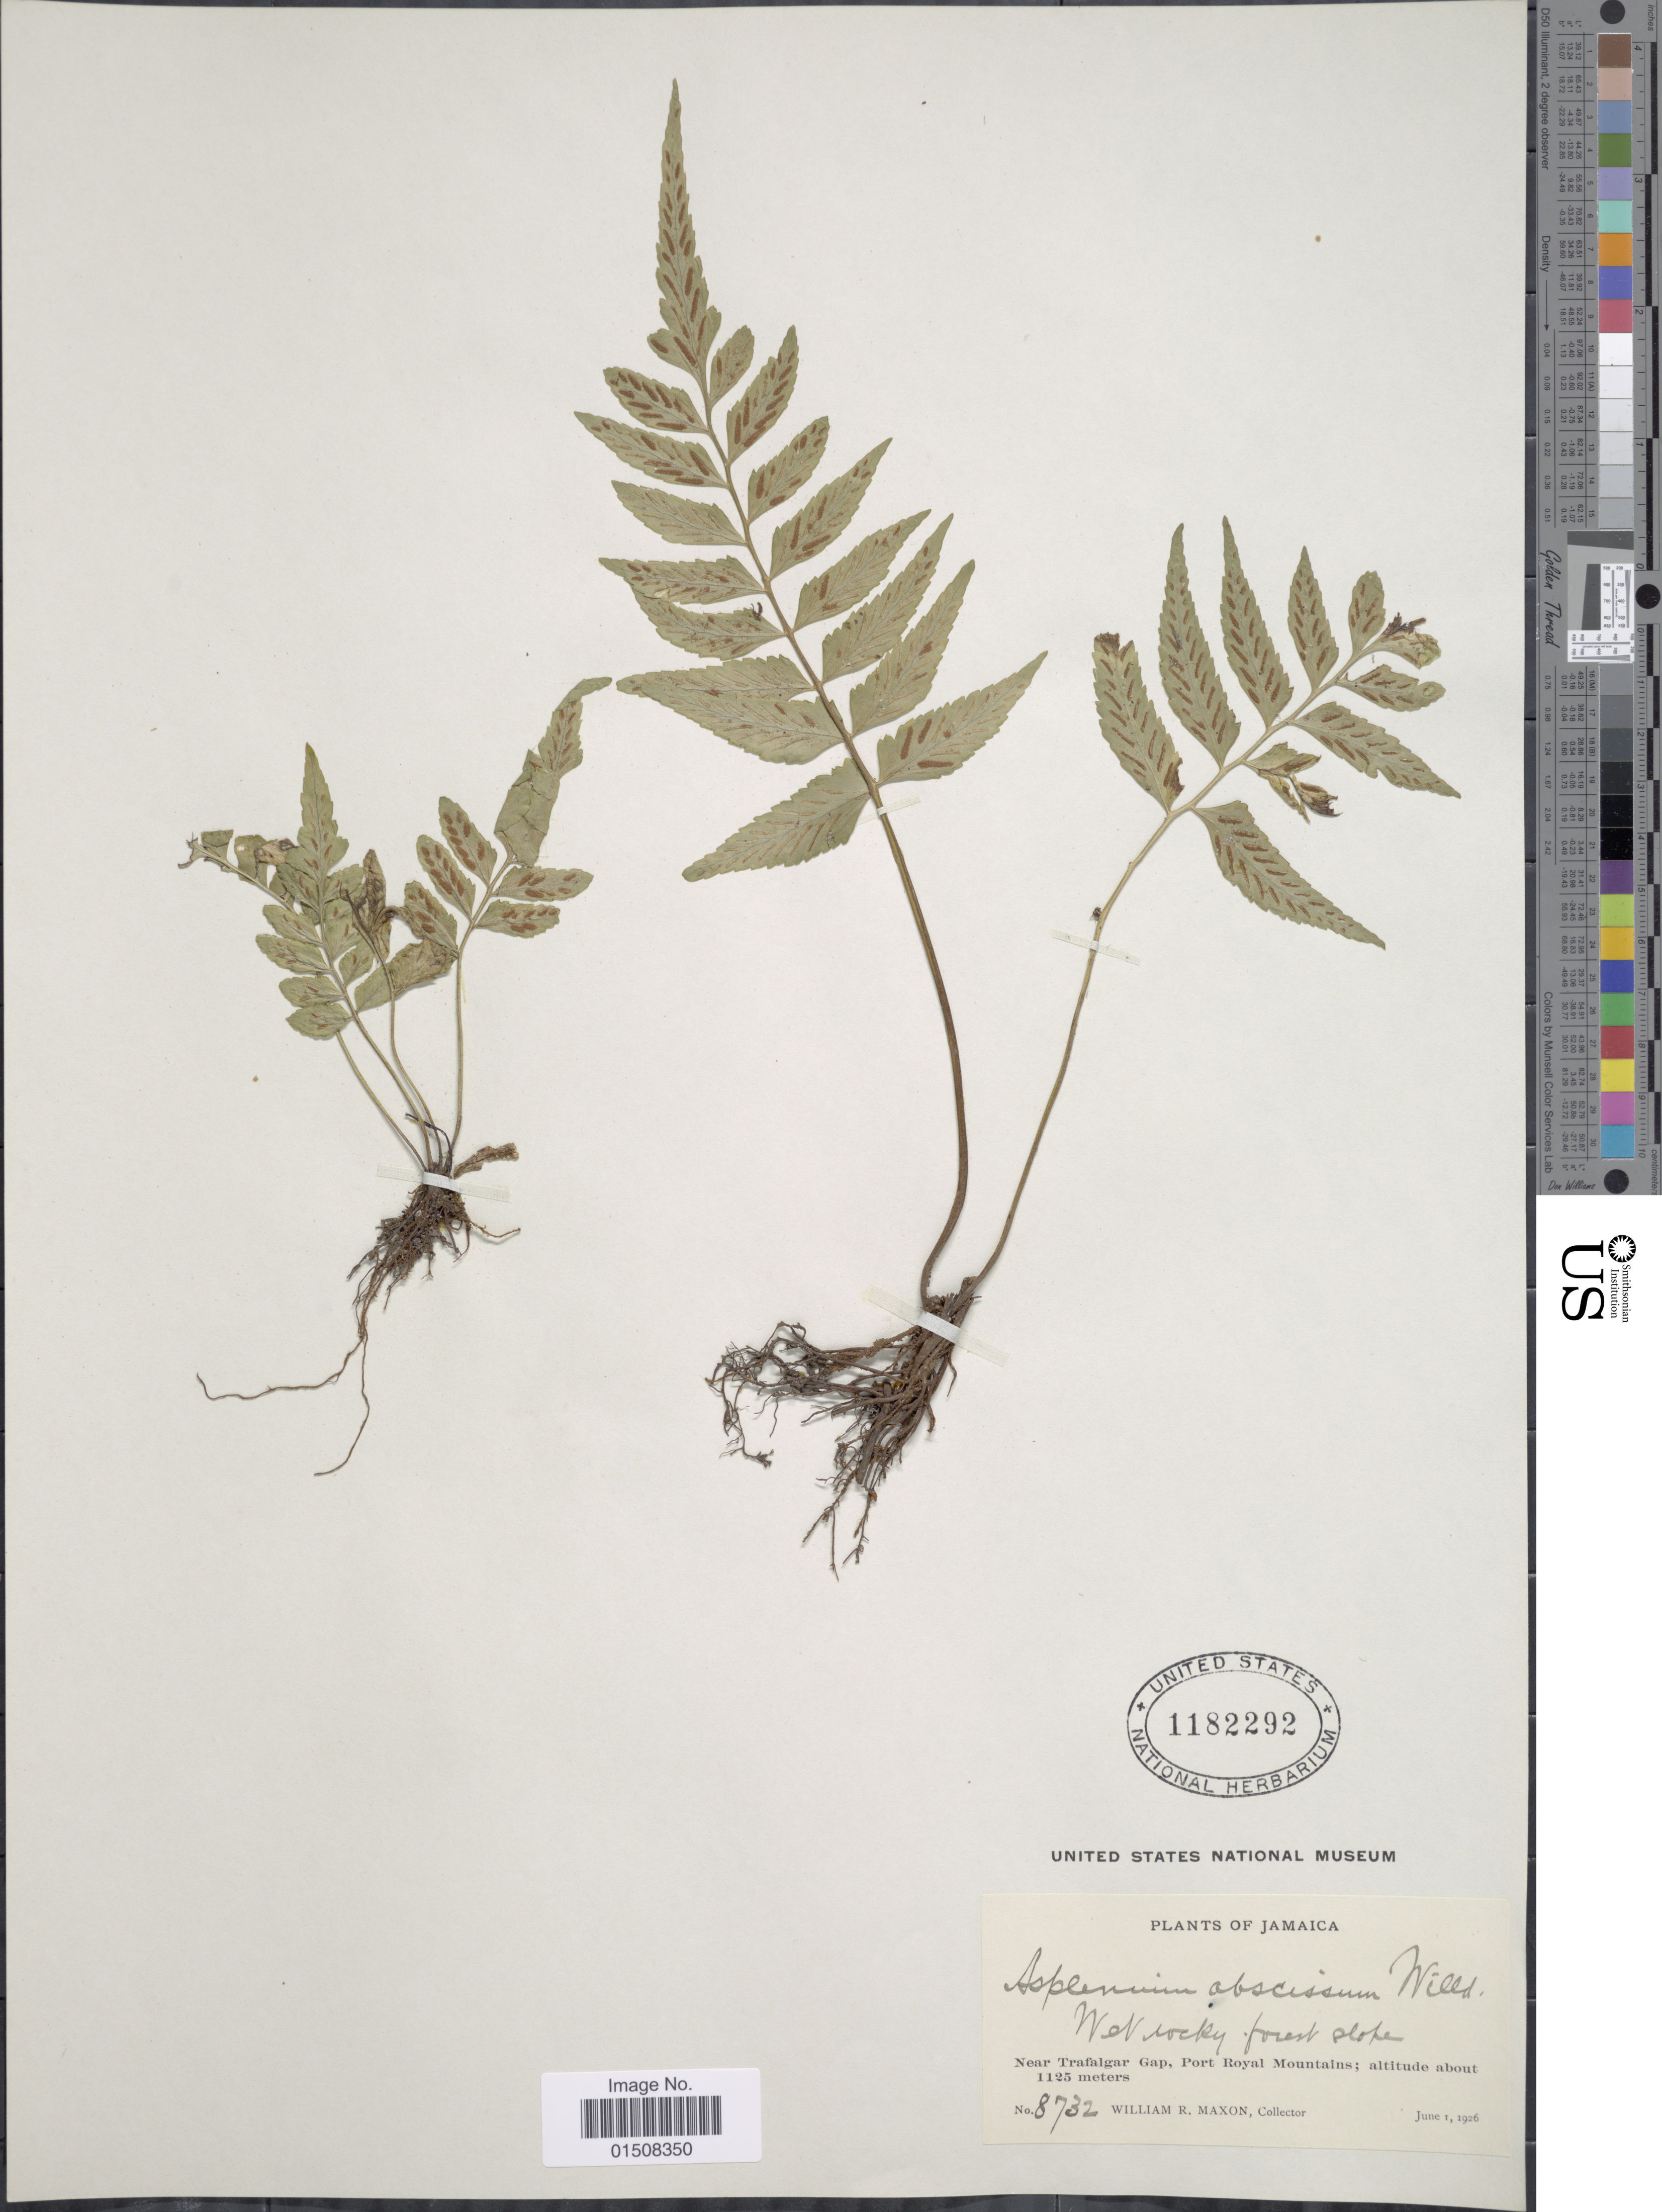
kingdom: Plantae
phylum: Tracheophyta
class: Polypodiopsida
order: Polypodiales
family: Aspleniaceae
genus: Asplenium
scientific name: Asplenium abscissum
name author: Willd.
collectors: W. R. Maxon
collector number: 8732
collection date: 1926-06-01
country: Jamaica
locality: Near Trafalagar Gap, Port Mountains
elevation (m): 1125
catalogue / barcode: US 1182292